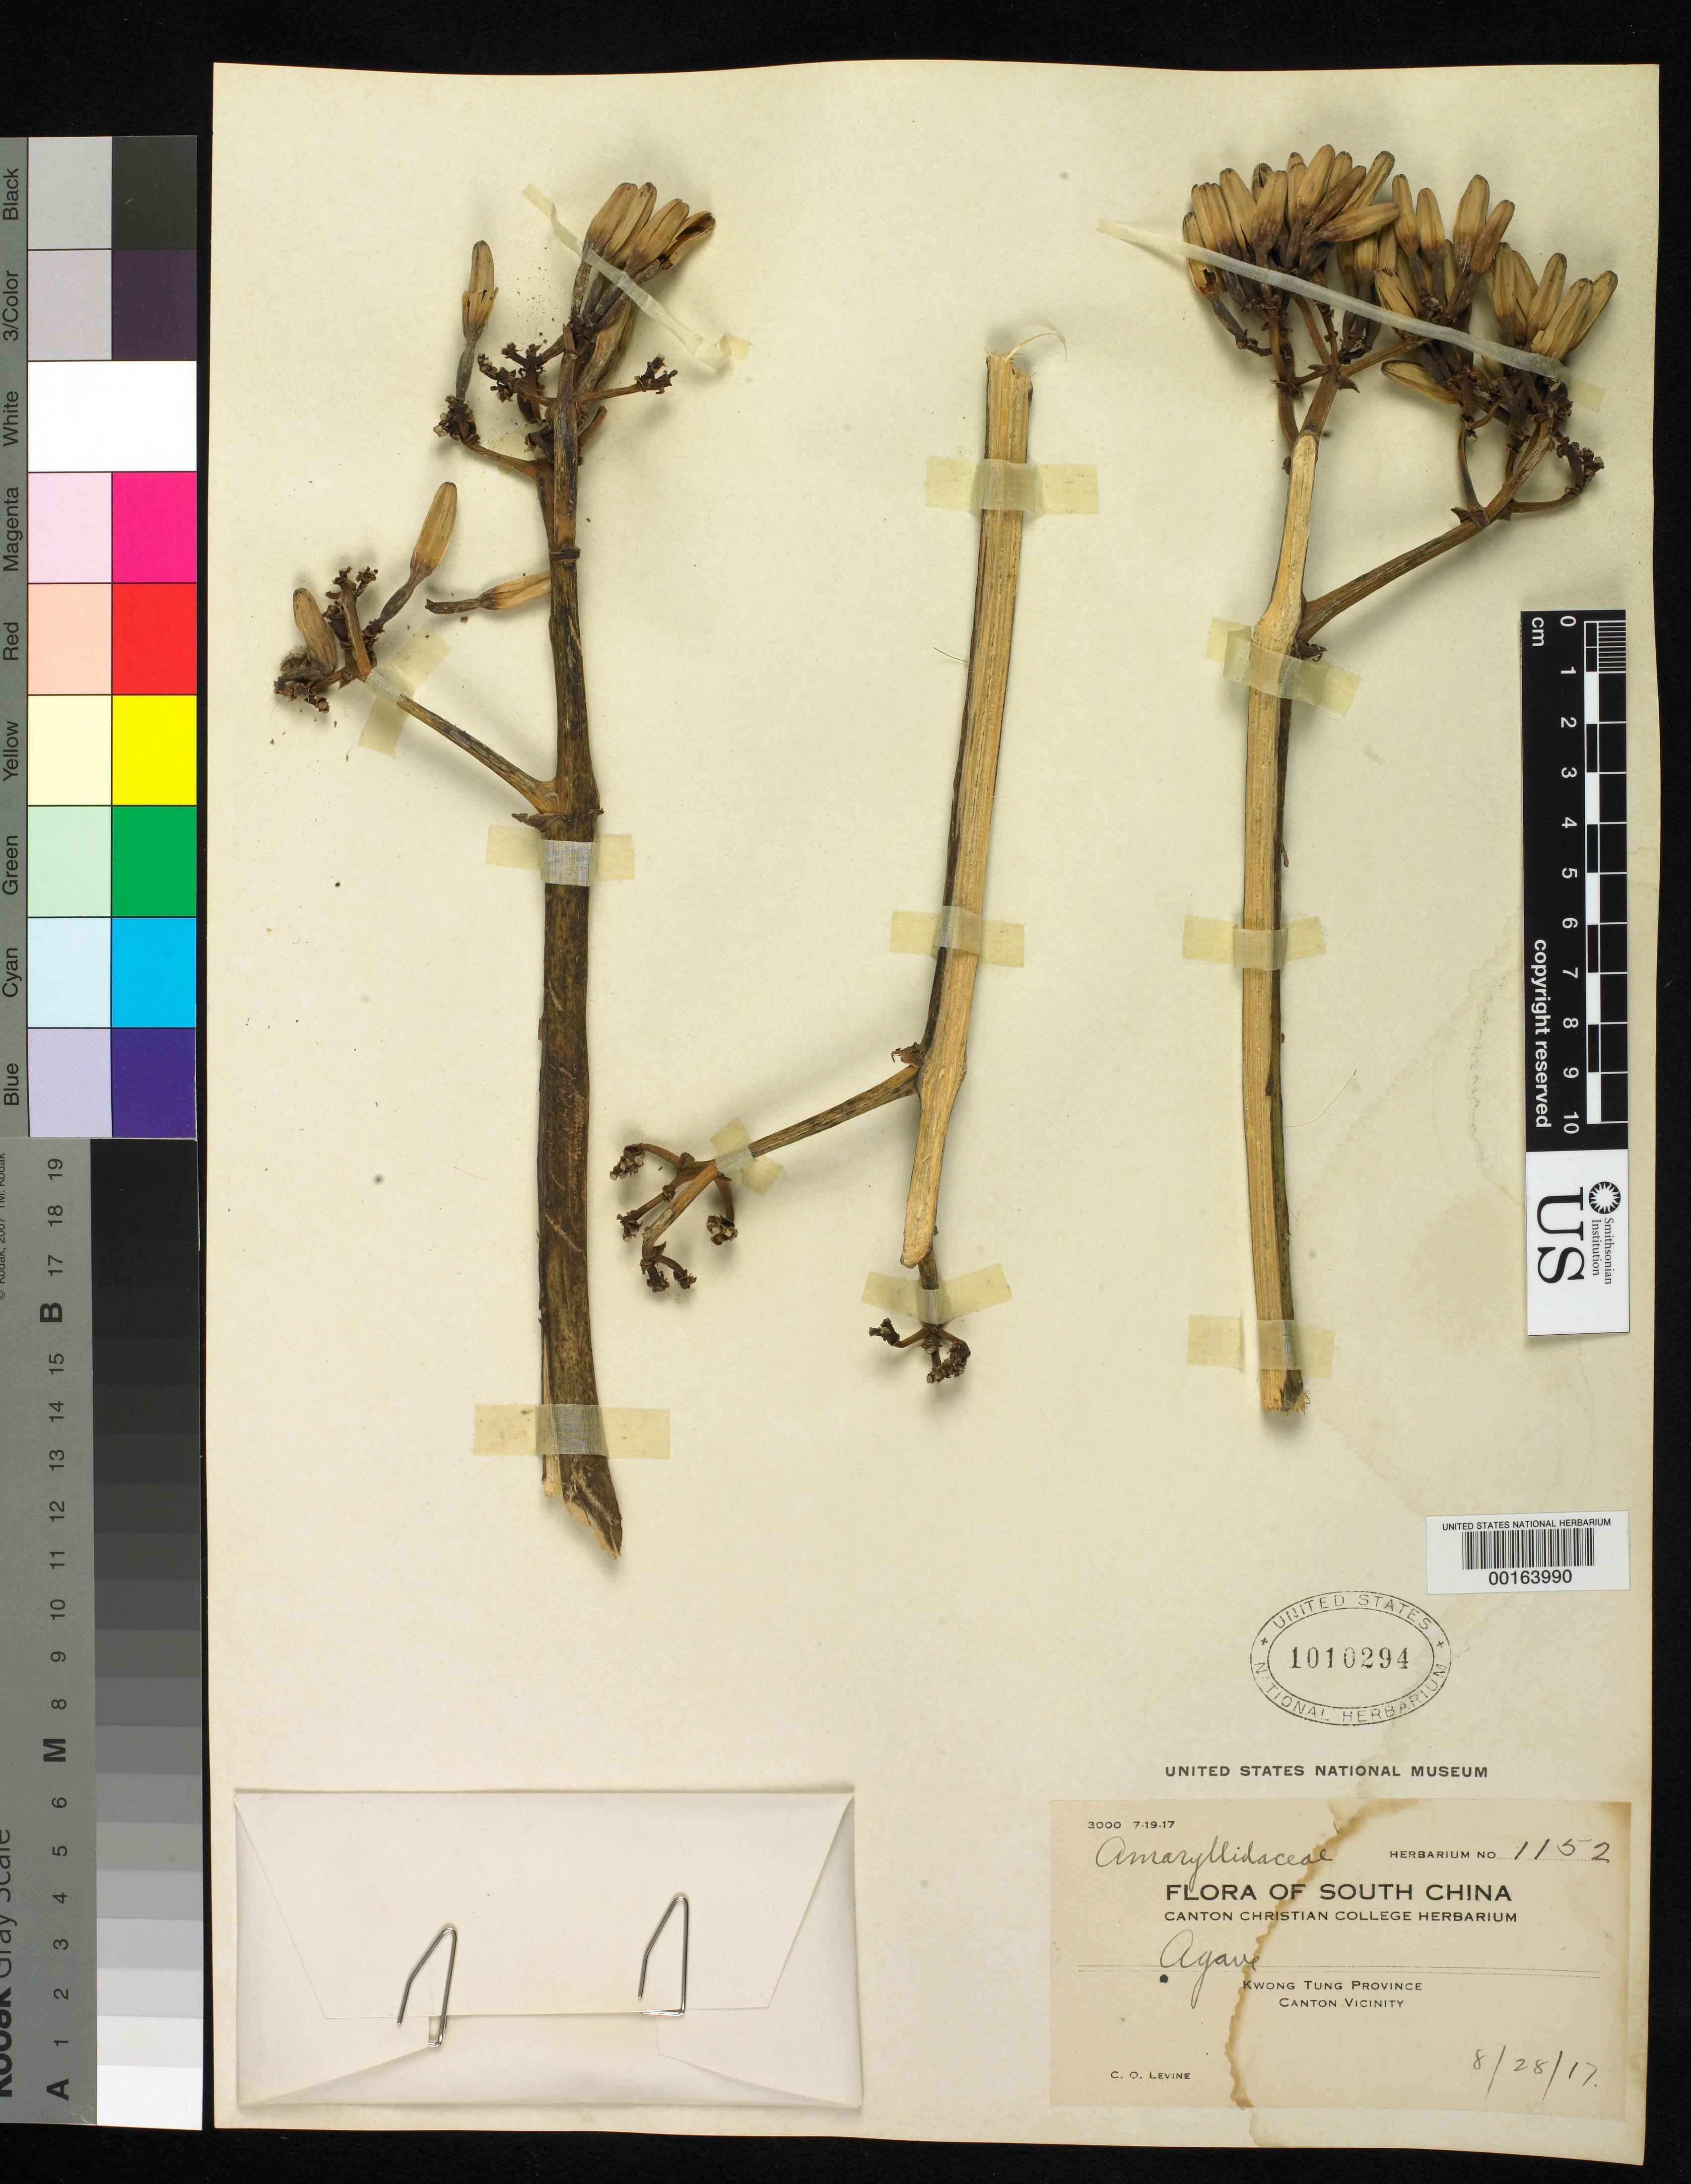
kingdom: Plantae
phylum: Tracheophyta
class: Liliopsida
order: Asparagales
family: Asparagaceae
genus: Agave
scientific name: Agave sp.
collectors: C. O. Levine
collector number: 1152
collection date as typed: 28 Aug 1917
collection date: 1917-08-28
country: China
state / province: Guangdong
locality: Canton vicinity. [country originally recorded as hong kong.]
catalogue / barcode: US 1010294